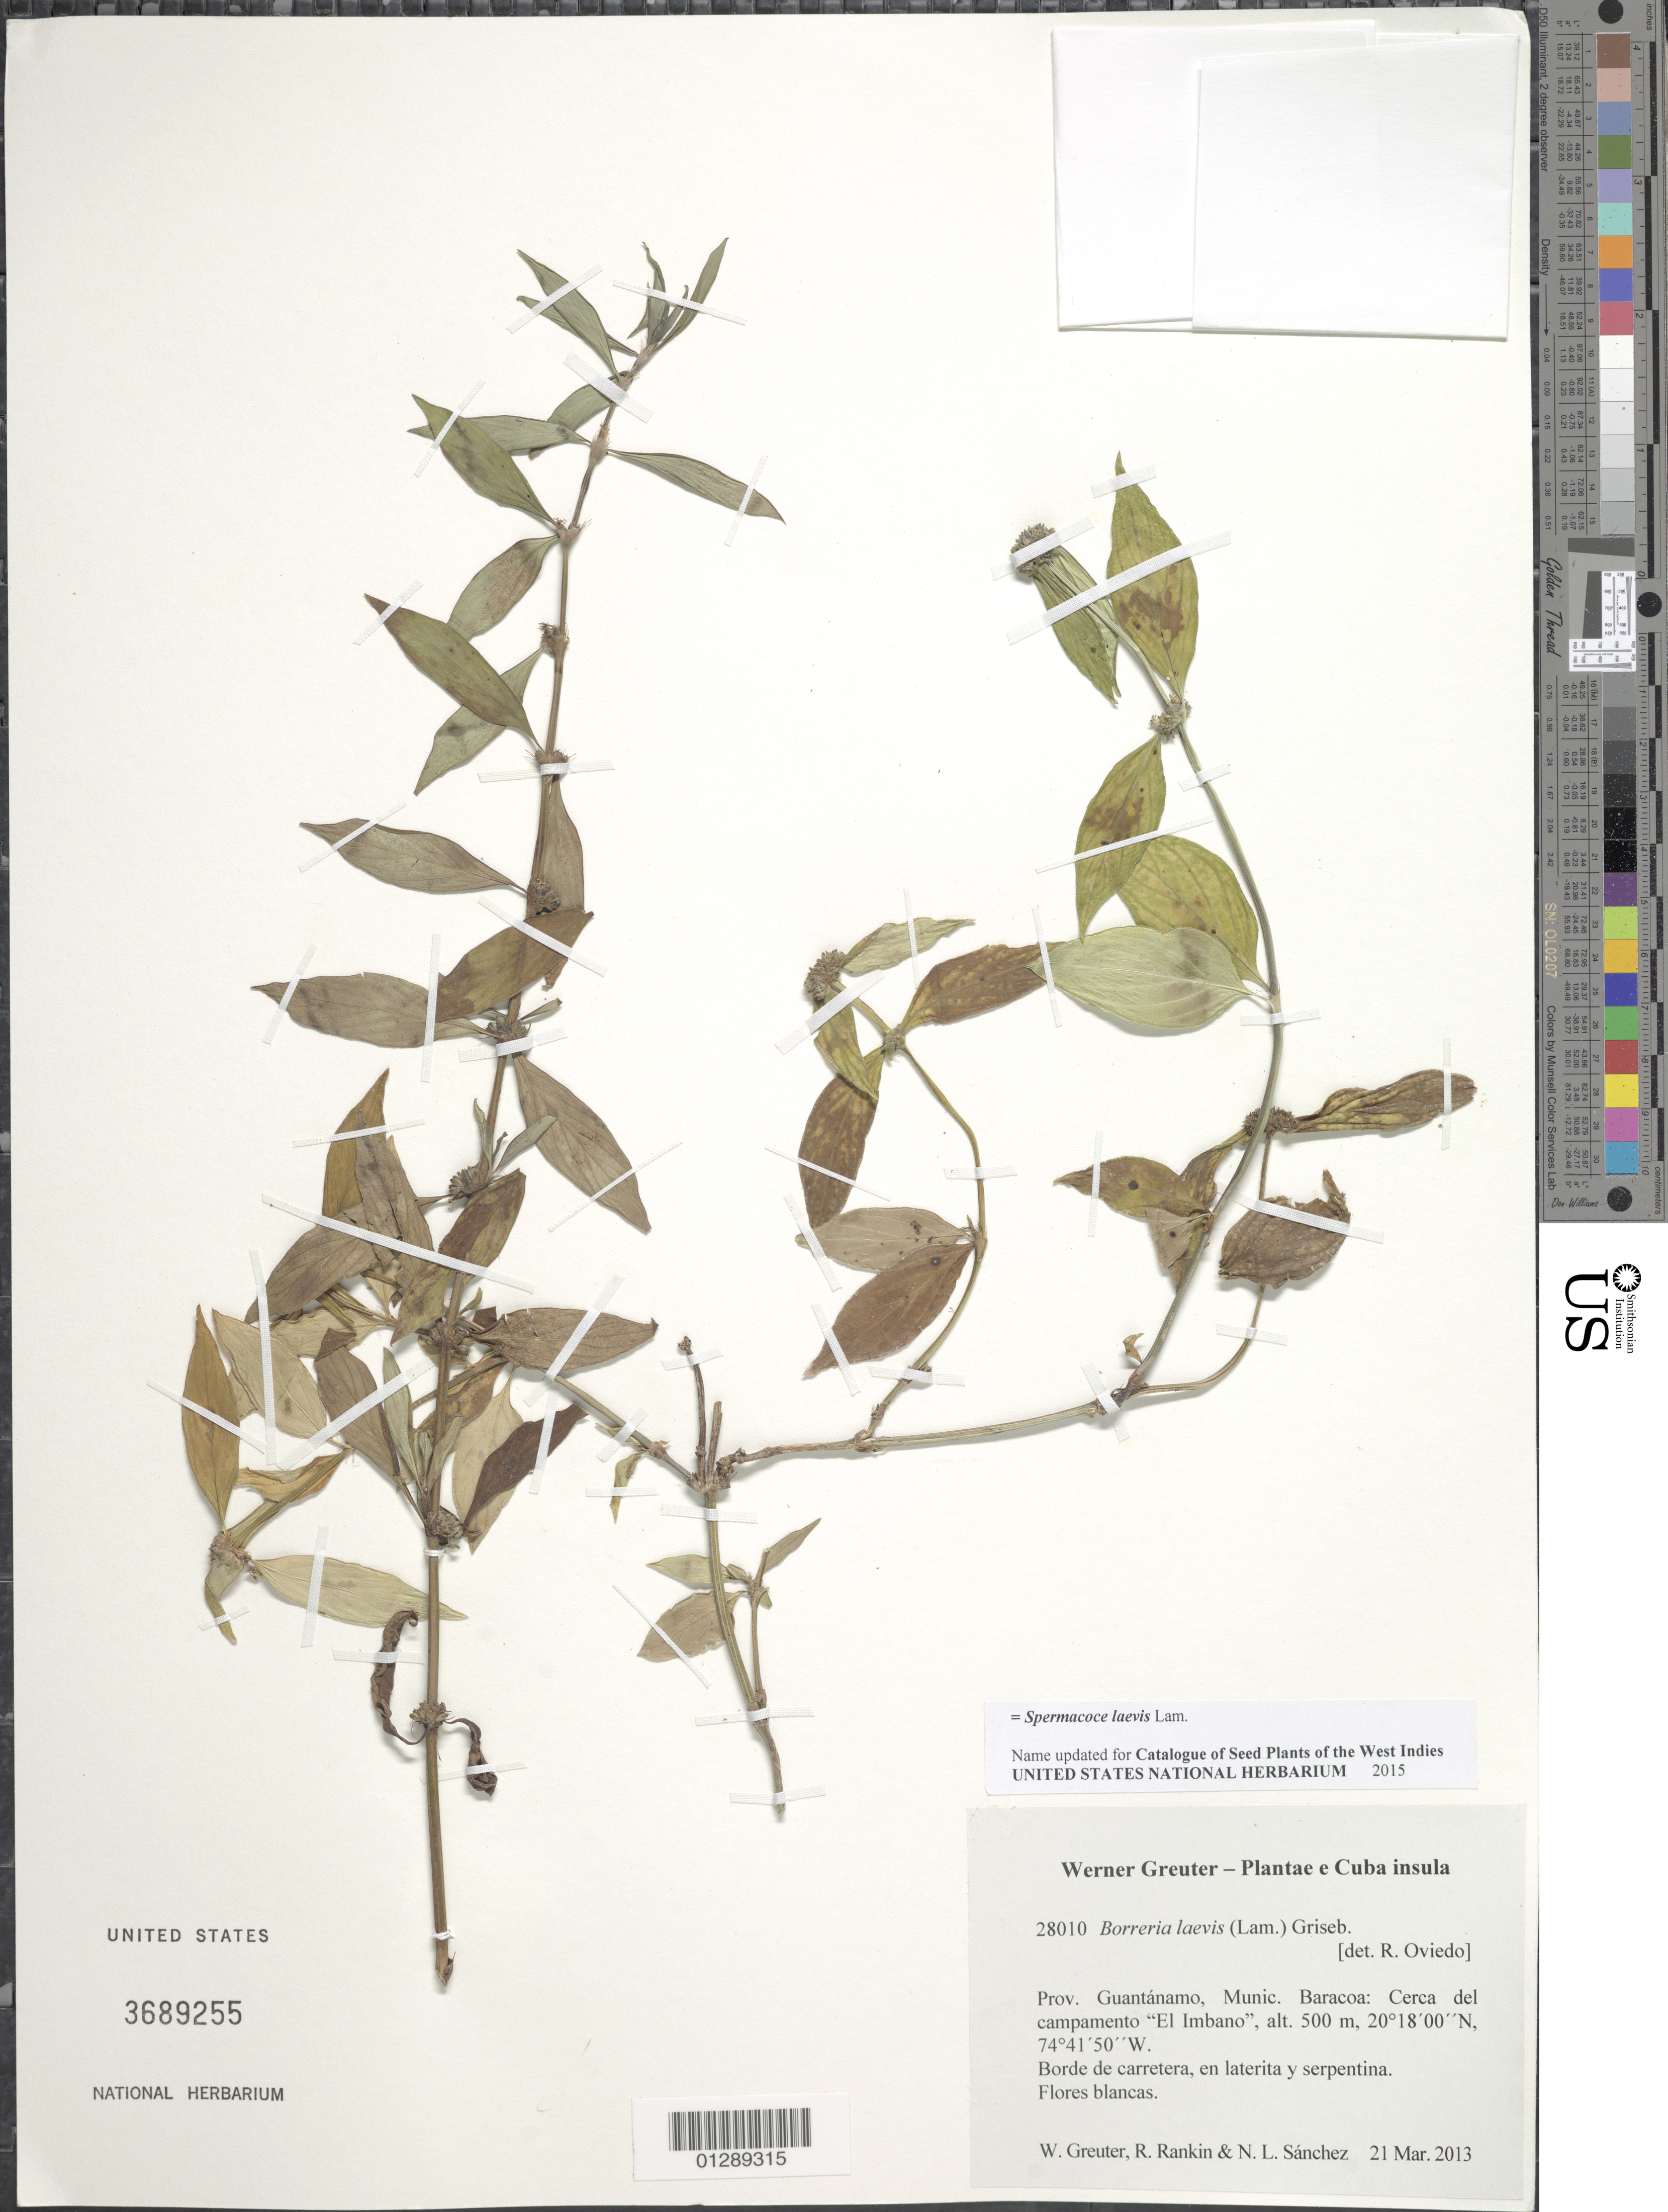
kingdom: Plantae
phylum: Tracheophyta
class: Magnoliopsida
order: Gentianales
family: Rubiaceae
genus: Spermacoce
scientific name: Spermacoce laevis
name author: Lam.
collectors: W. R. Greuter, R. Rankin Rodriguez & N. Sanchez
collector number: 28010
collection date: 2013-03-21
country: Cuba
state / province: Guantanamo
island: Cuba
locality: Munic. Baracoa: cerca del campamento "El Imbano".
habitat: Borde de carretera, en laterita y serpentina.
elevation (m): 500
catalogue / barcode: US 3689255